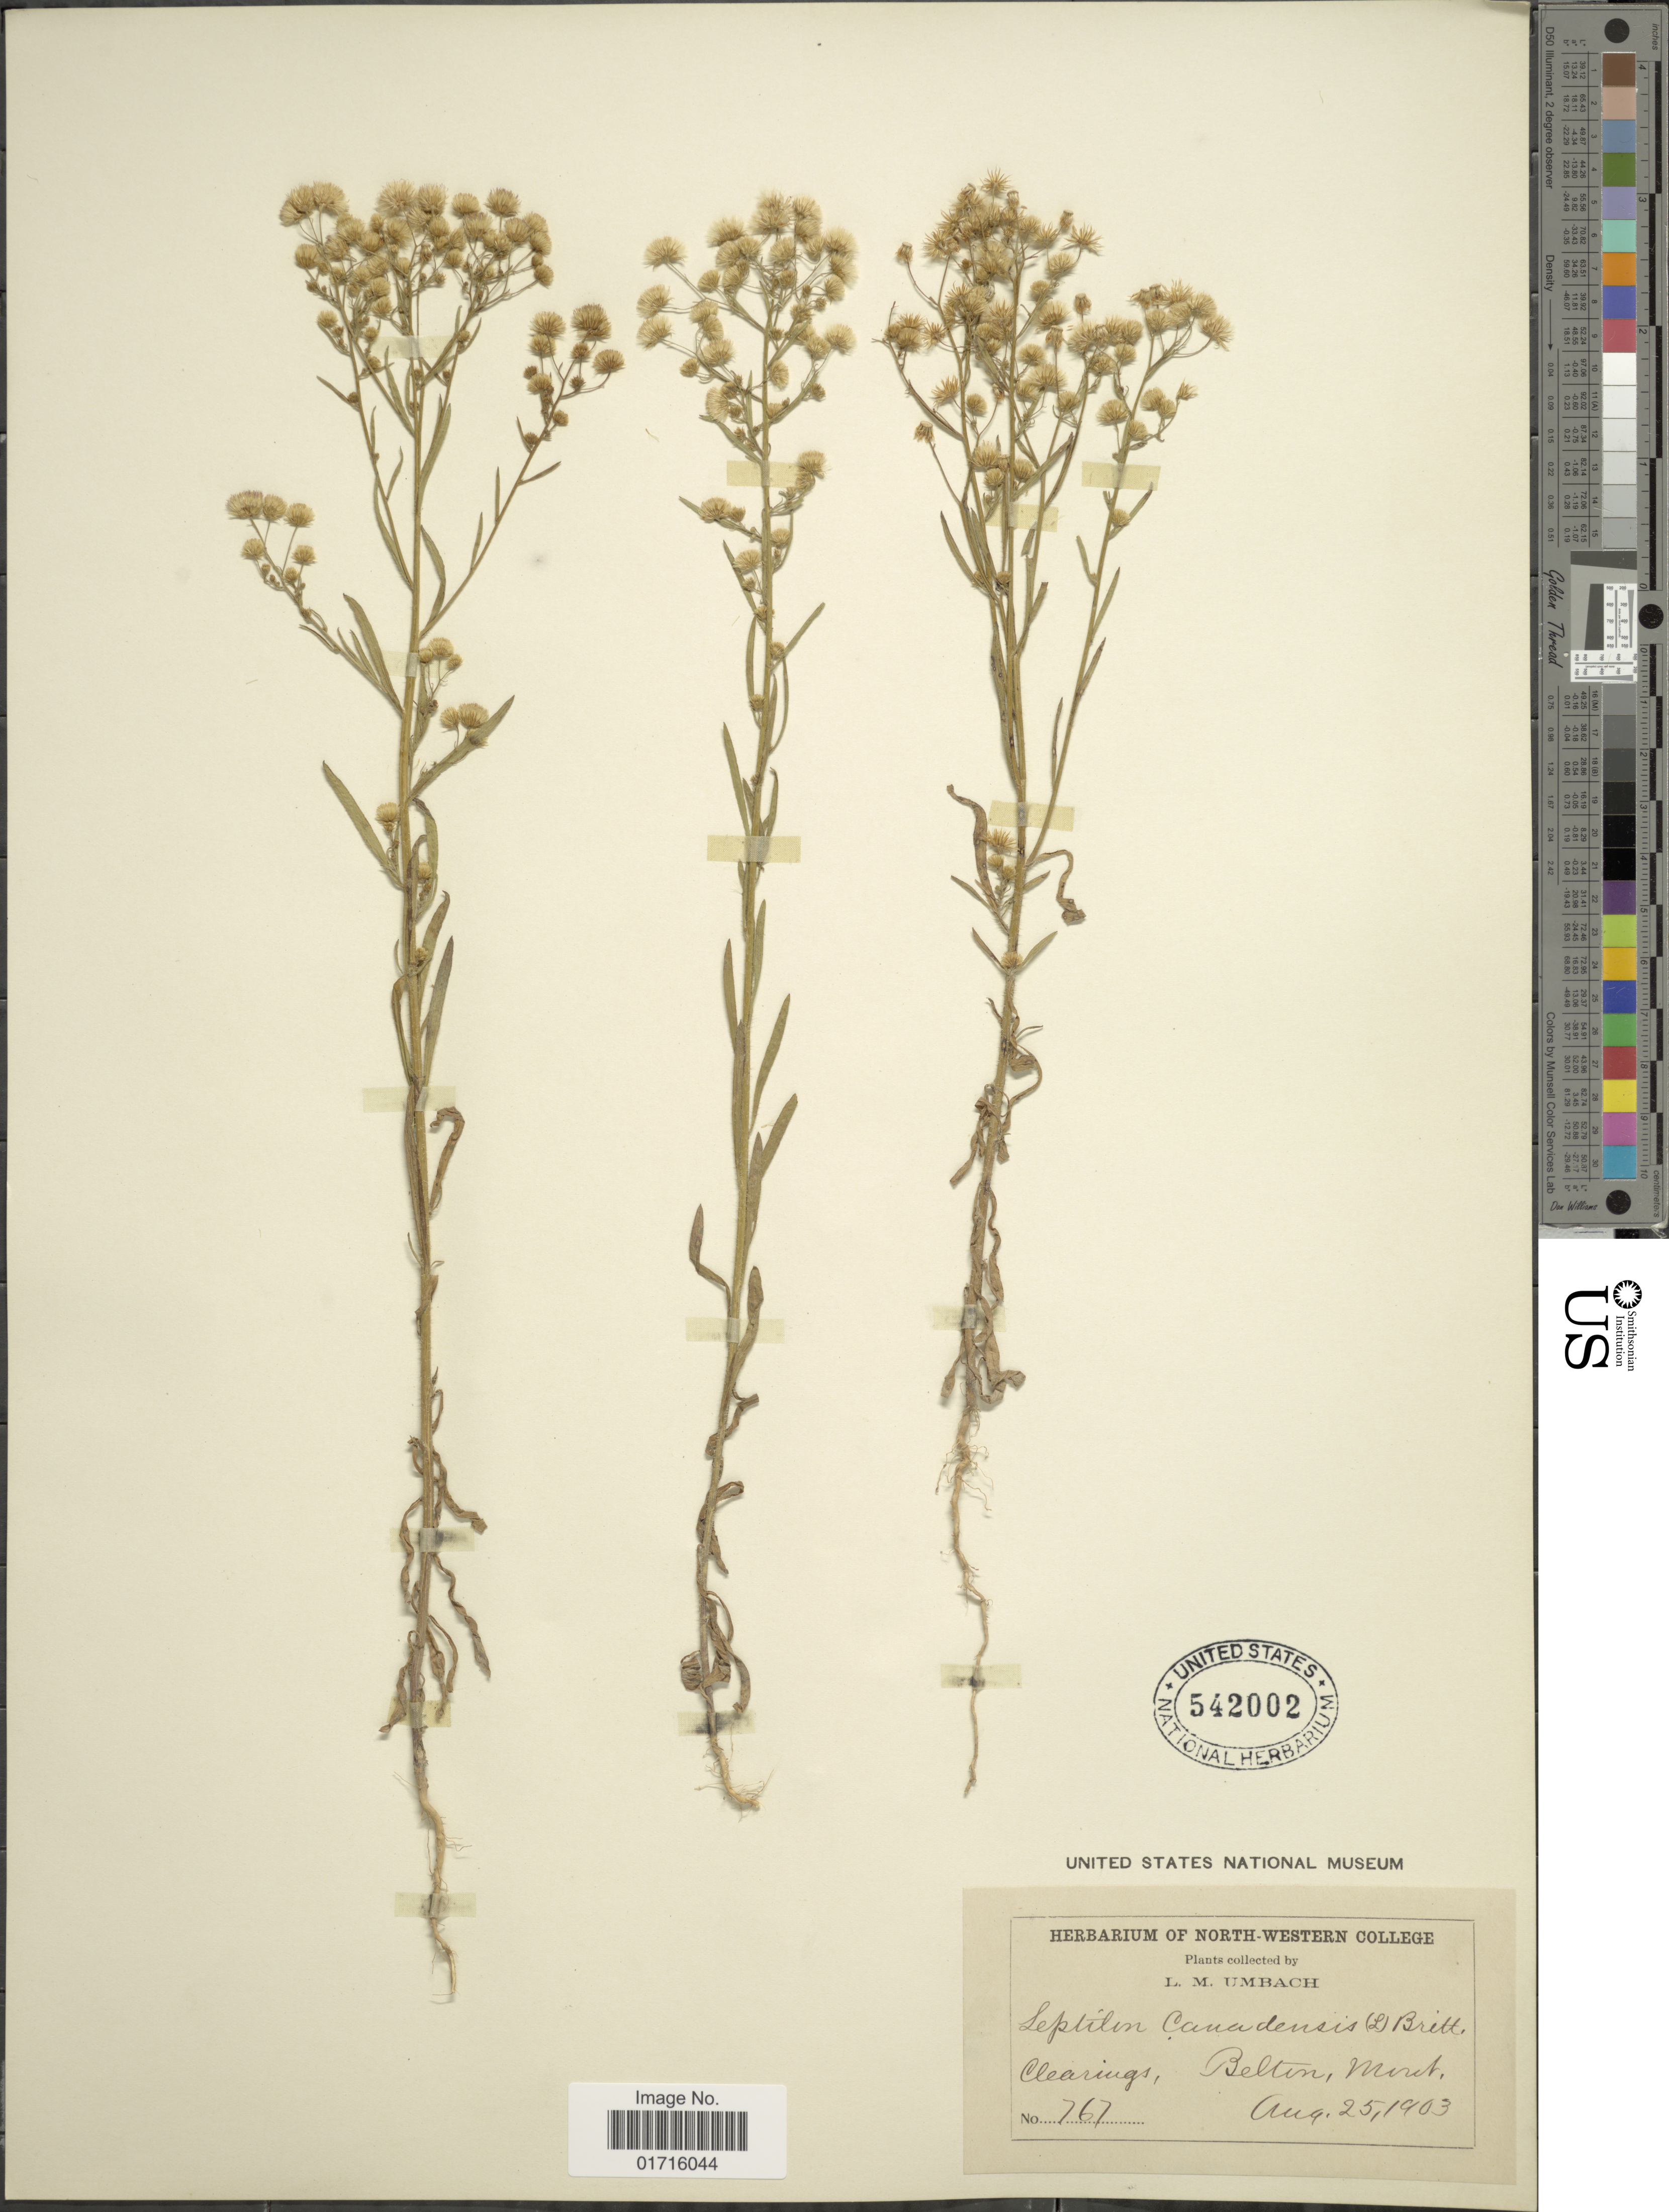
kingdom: Plantae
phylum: Tracheophyta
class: Magnoliopsida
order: Asterales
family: Asteraceae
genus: Conyza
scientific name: Conyza canadensis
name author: (L.) Cronq.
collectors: L. M. Umbach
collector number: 767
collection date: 1903-08-25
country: United States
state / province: Montana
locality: Clearings, Belton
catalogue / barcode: US 542002